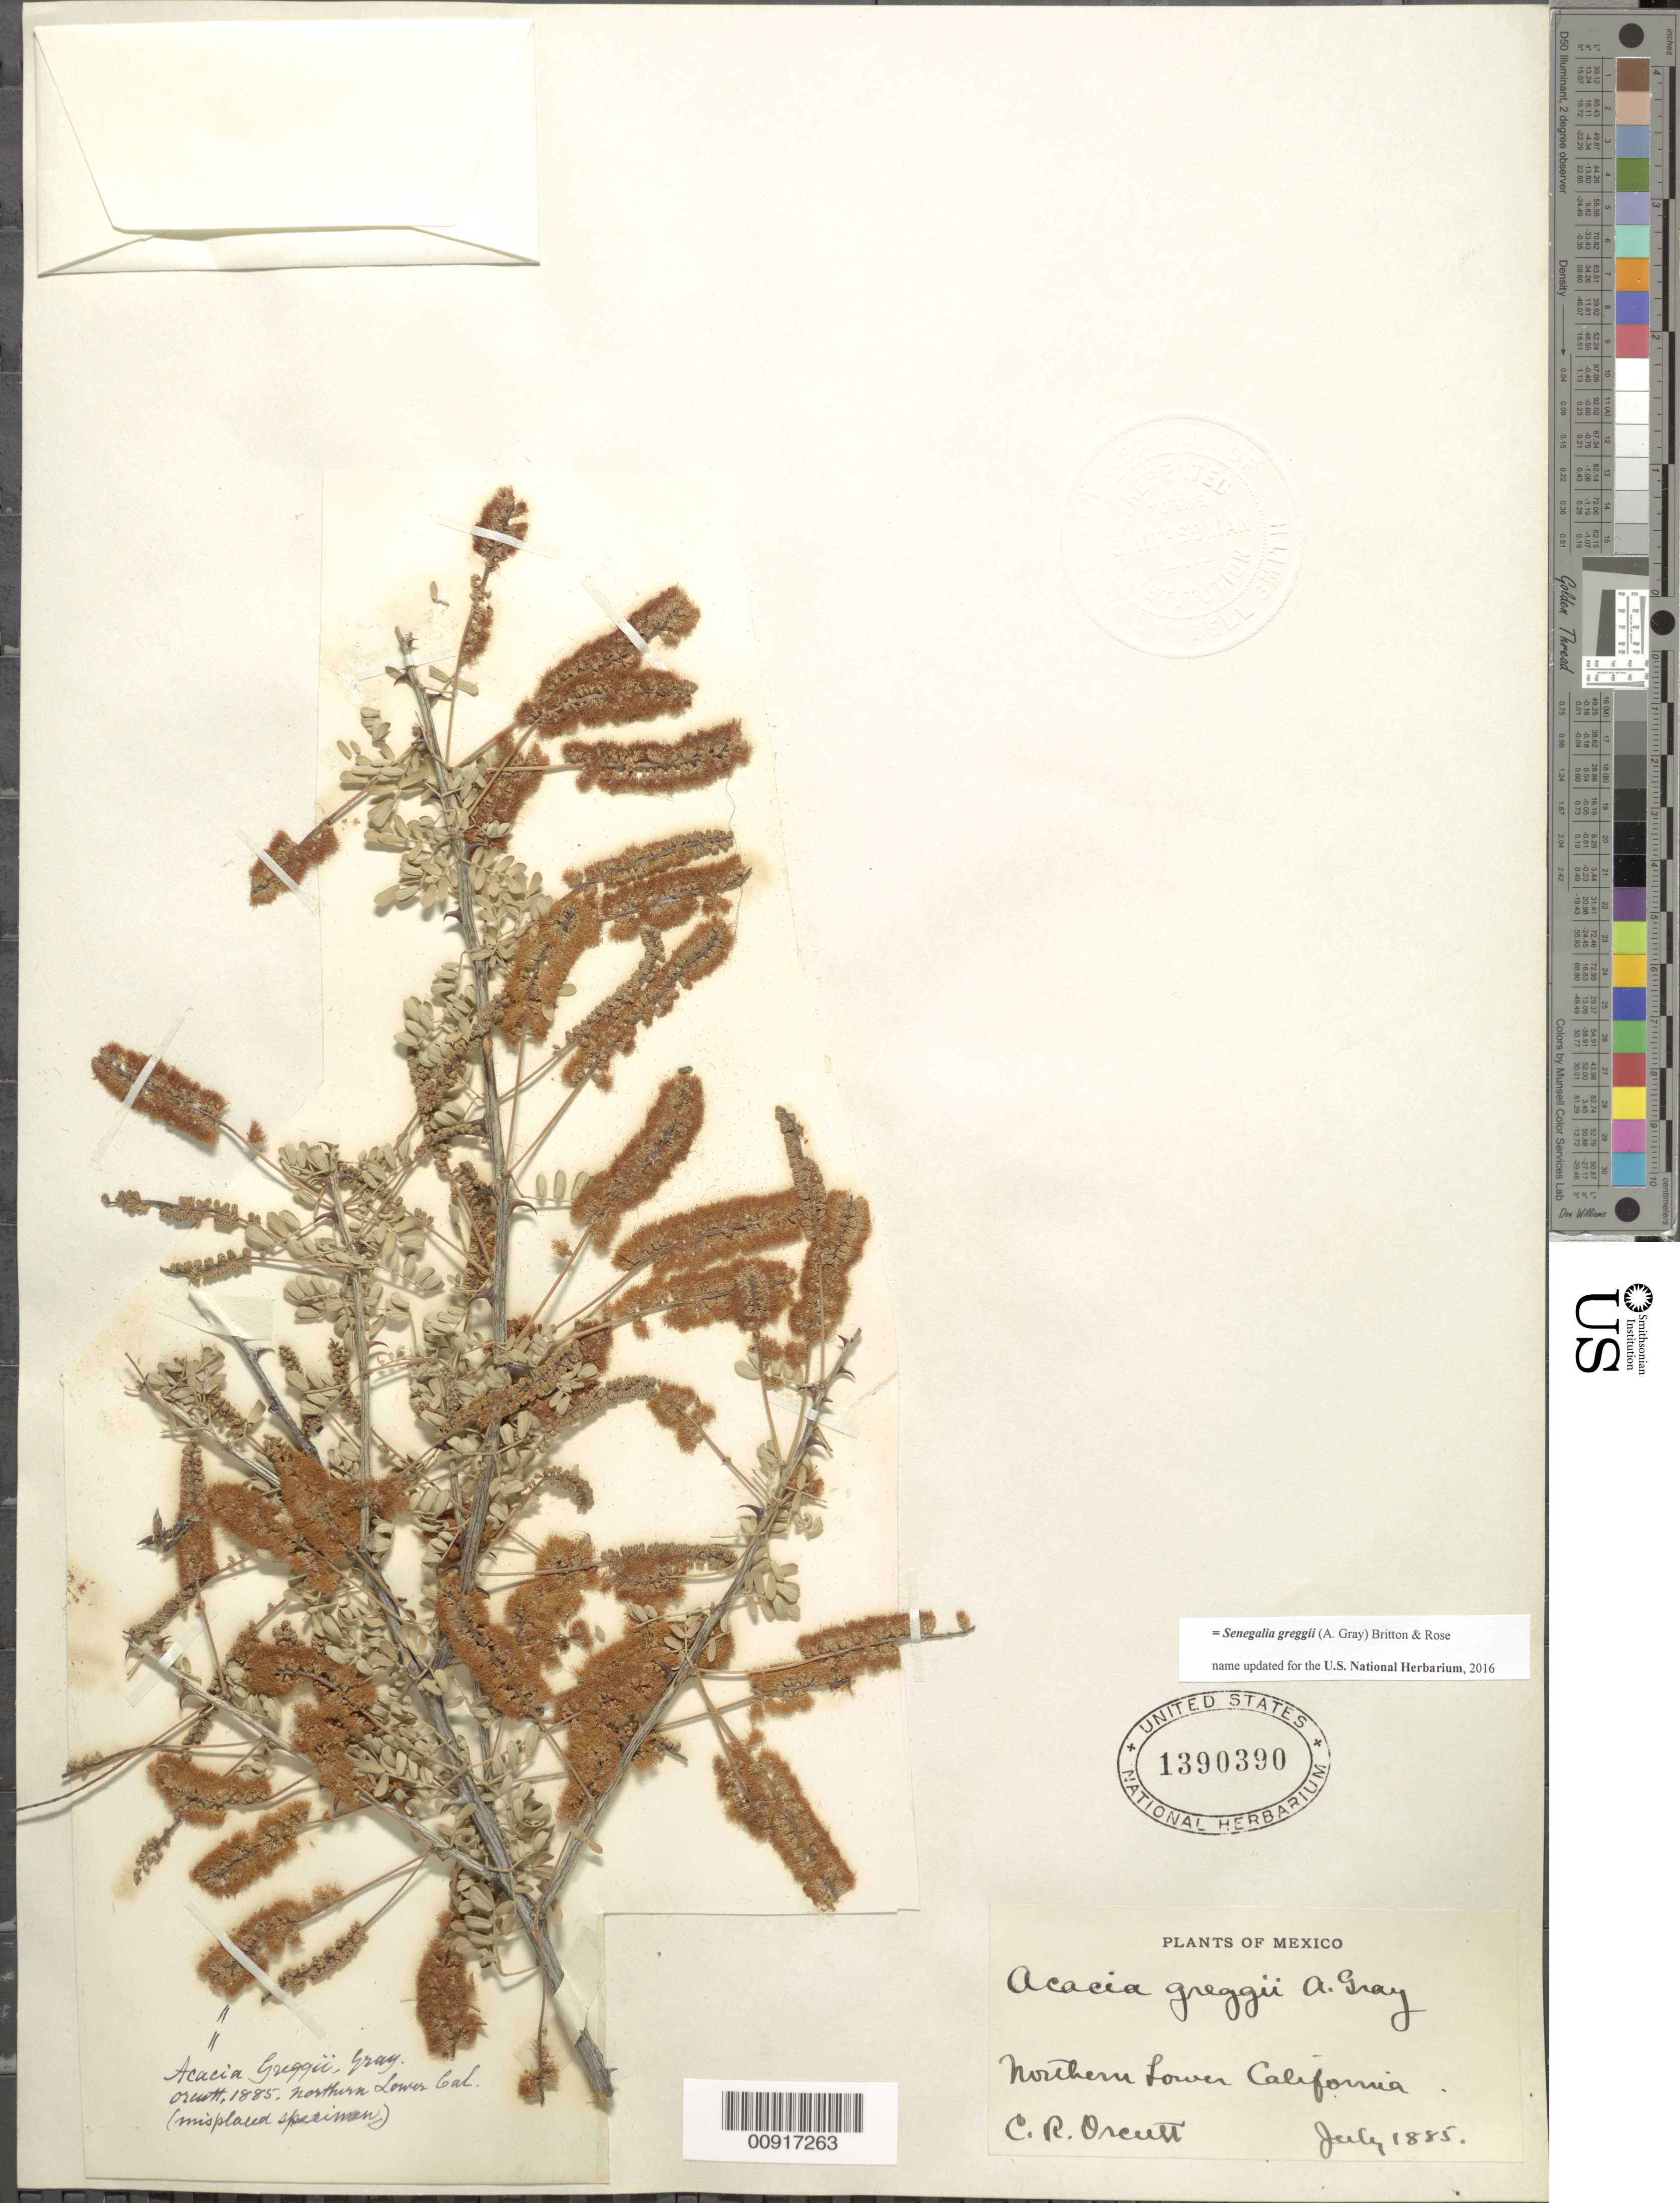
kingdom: Plantae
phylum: Tracheophyta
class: Magnoliopsida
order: Fabales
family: Fabaceae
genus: Senegalia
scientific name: Senegalia greggii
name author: (A. Gray) Britton & Rose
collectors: C. R. Orcutt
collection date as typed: Jul 1885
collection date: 1885-07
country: Mexico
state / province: Baja California Norte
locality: Northern Lower California.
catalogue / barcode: US 1390390